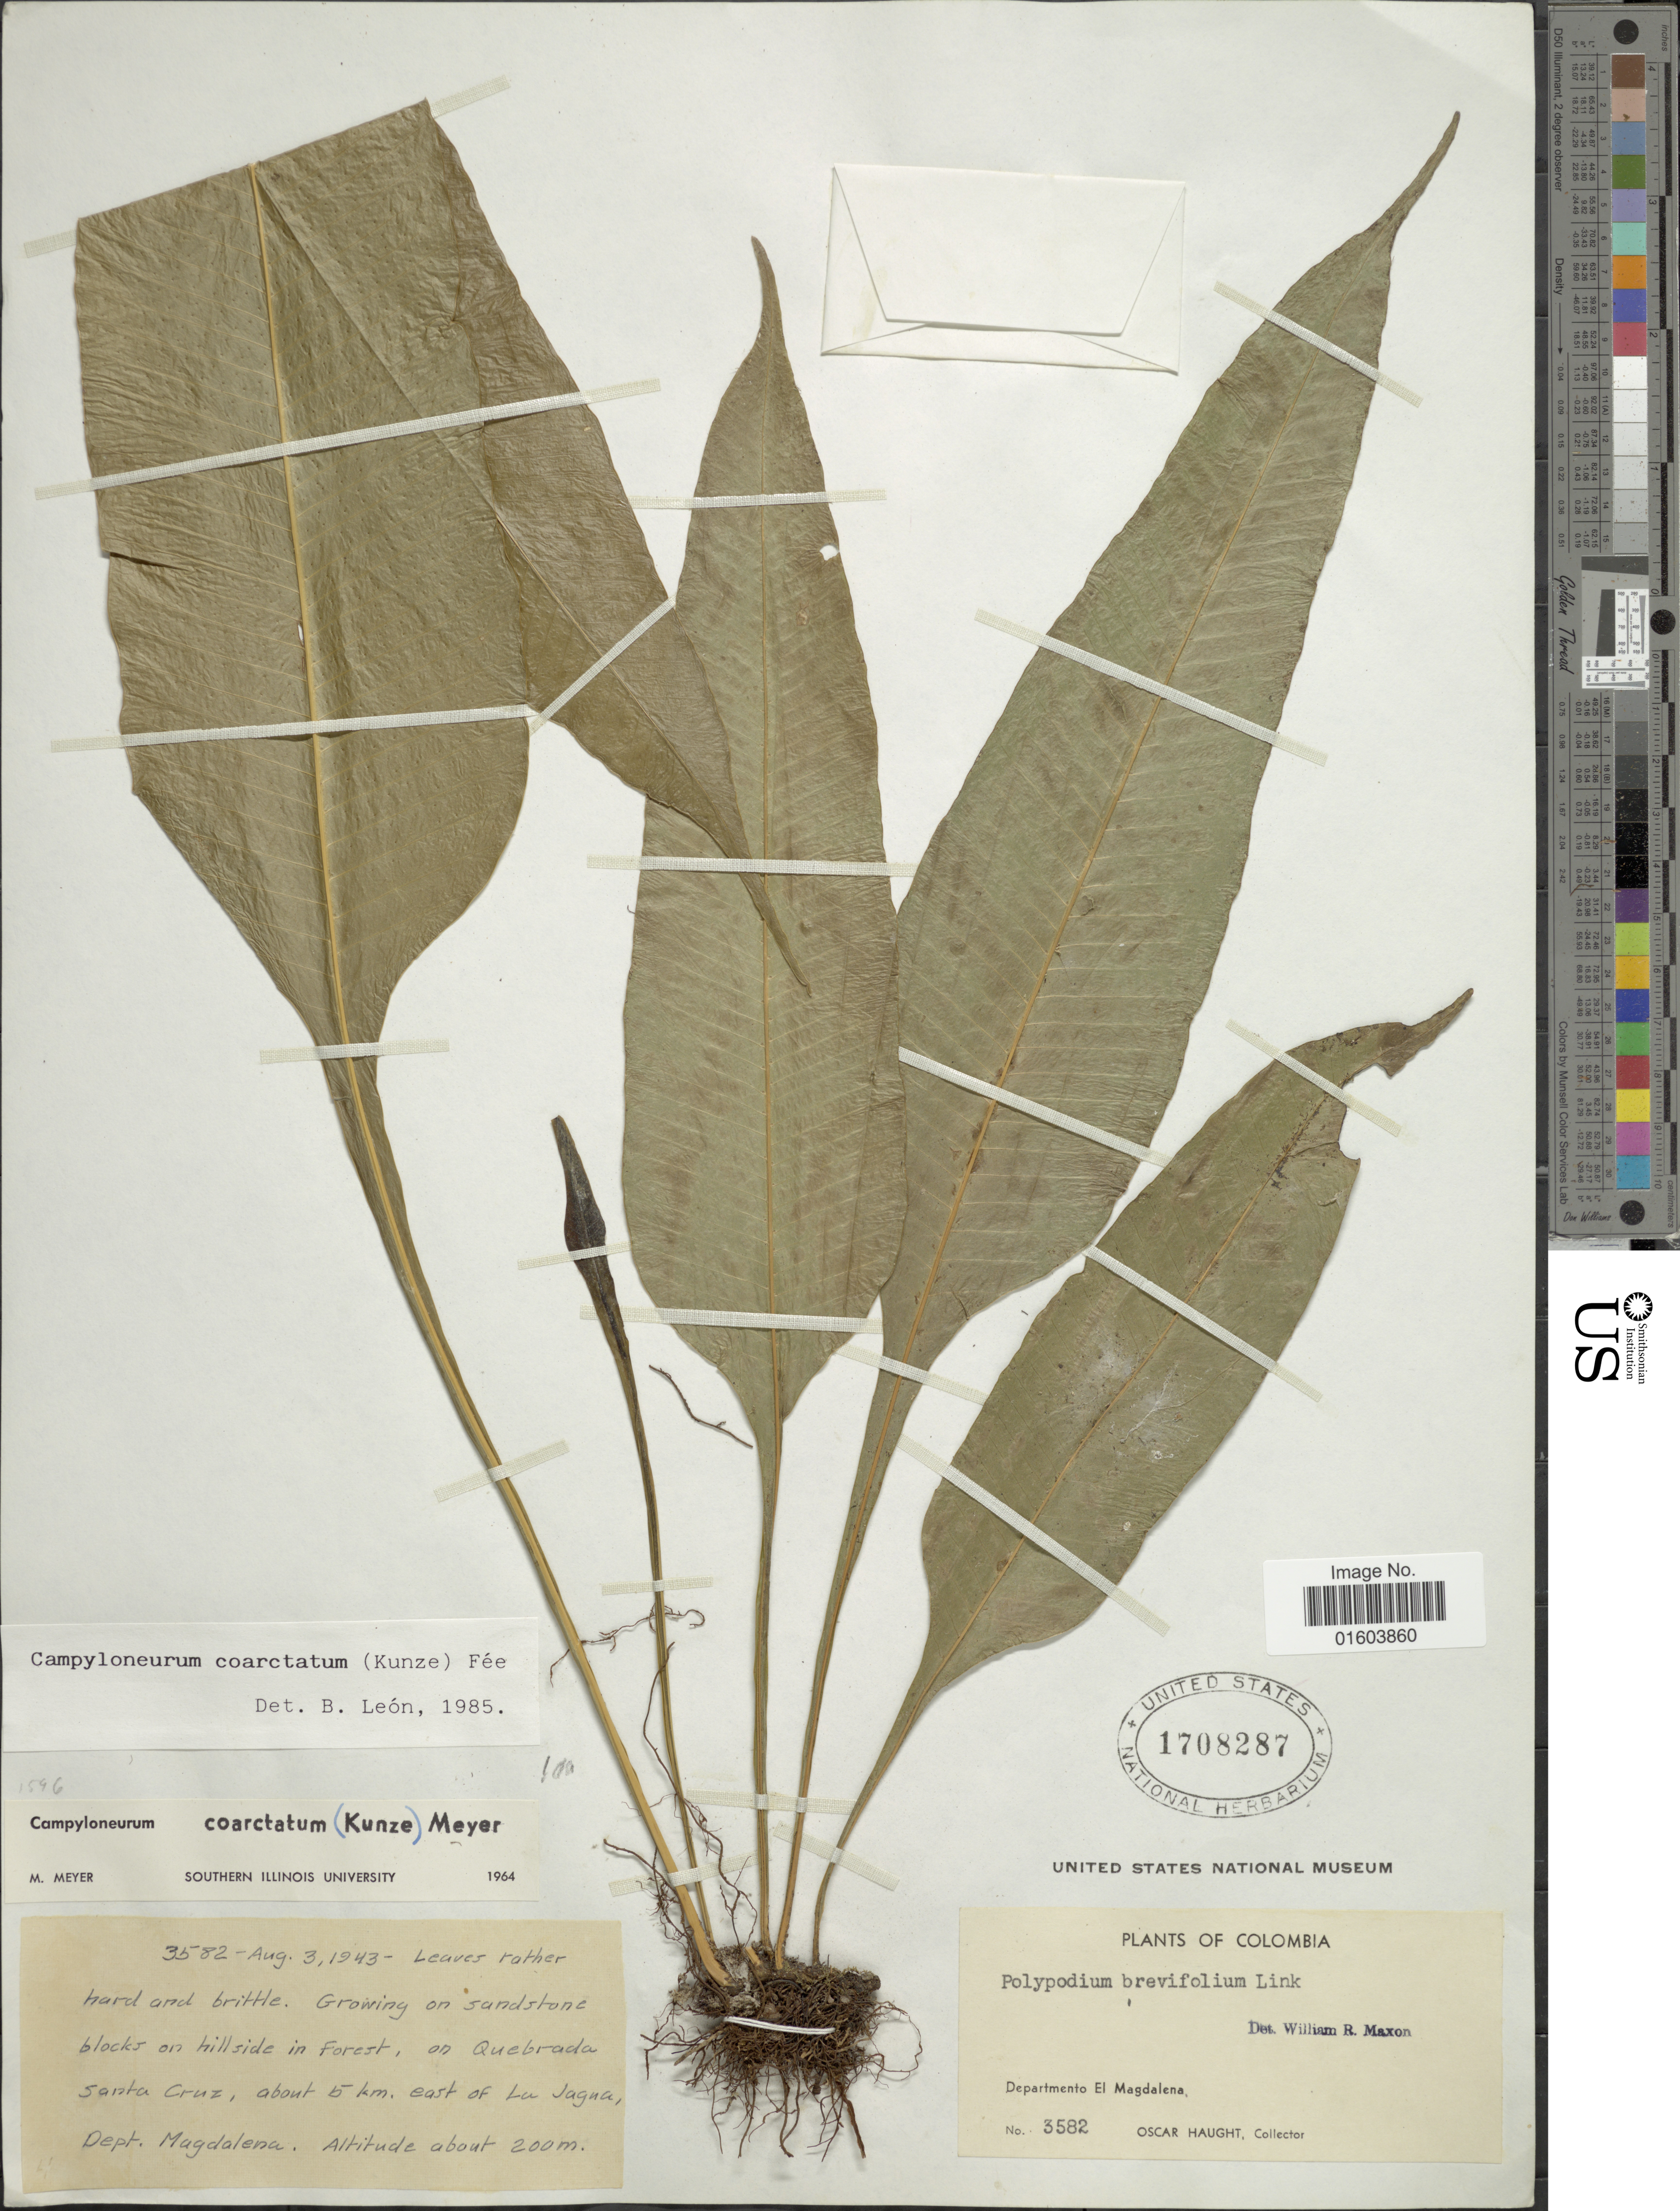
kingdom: Plantae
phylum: Tracheophyta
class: Polypodiopsida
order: Polypodiales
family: Polypodiaceae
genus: Campyloneurum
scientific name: Campyloneurum abruptum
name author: (Lindm.) B. León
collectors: O. Haught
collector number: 3582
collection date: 1943-08-03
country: Colombia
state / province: Magdalena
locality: Colombia, Departmento El Magdalena. on Quebrad Santa Cruz, about 5 km, east of La Jagna.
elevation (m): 200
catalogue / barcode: US 1708287